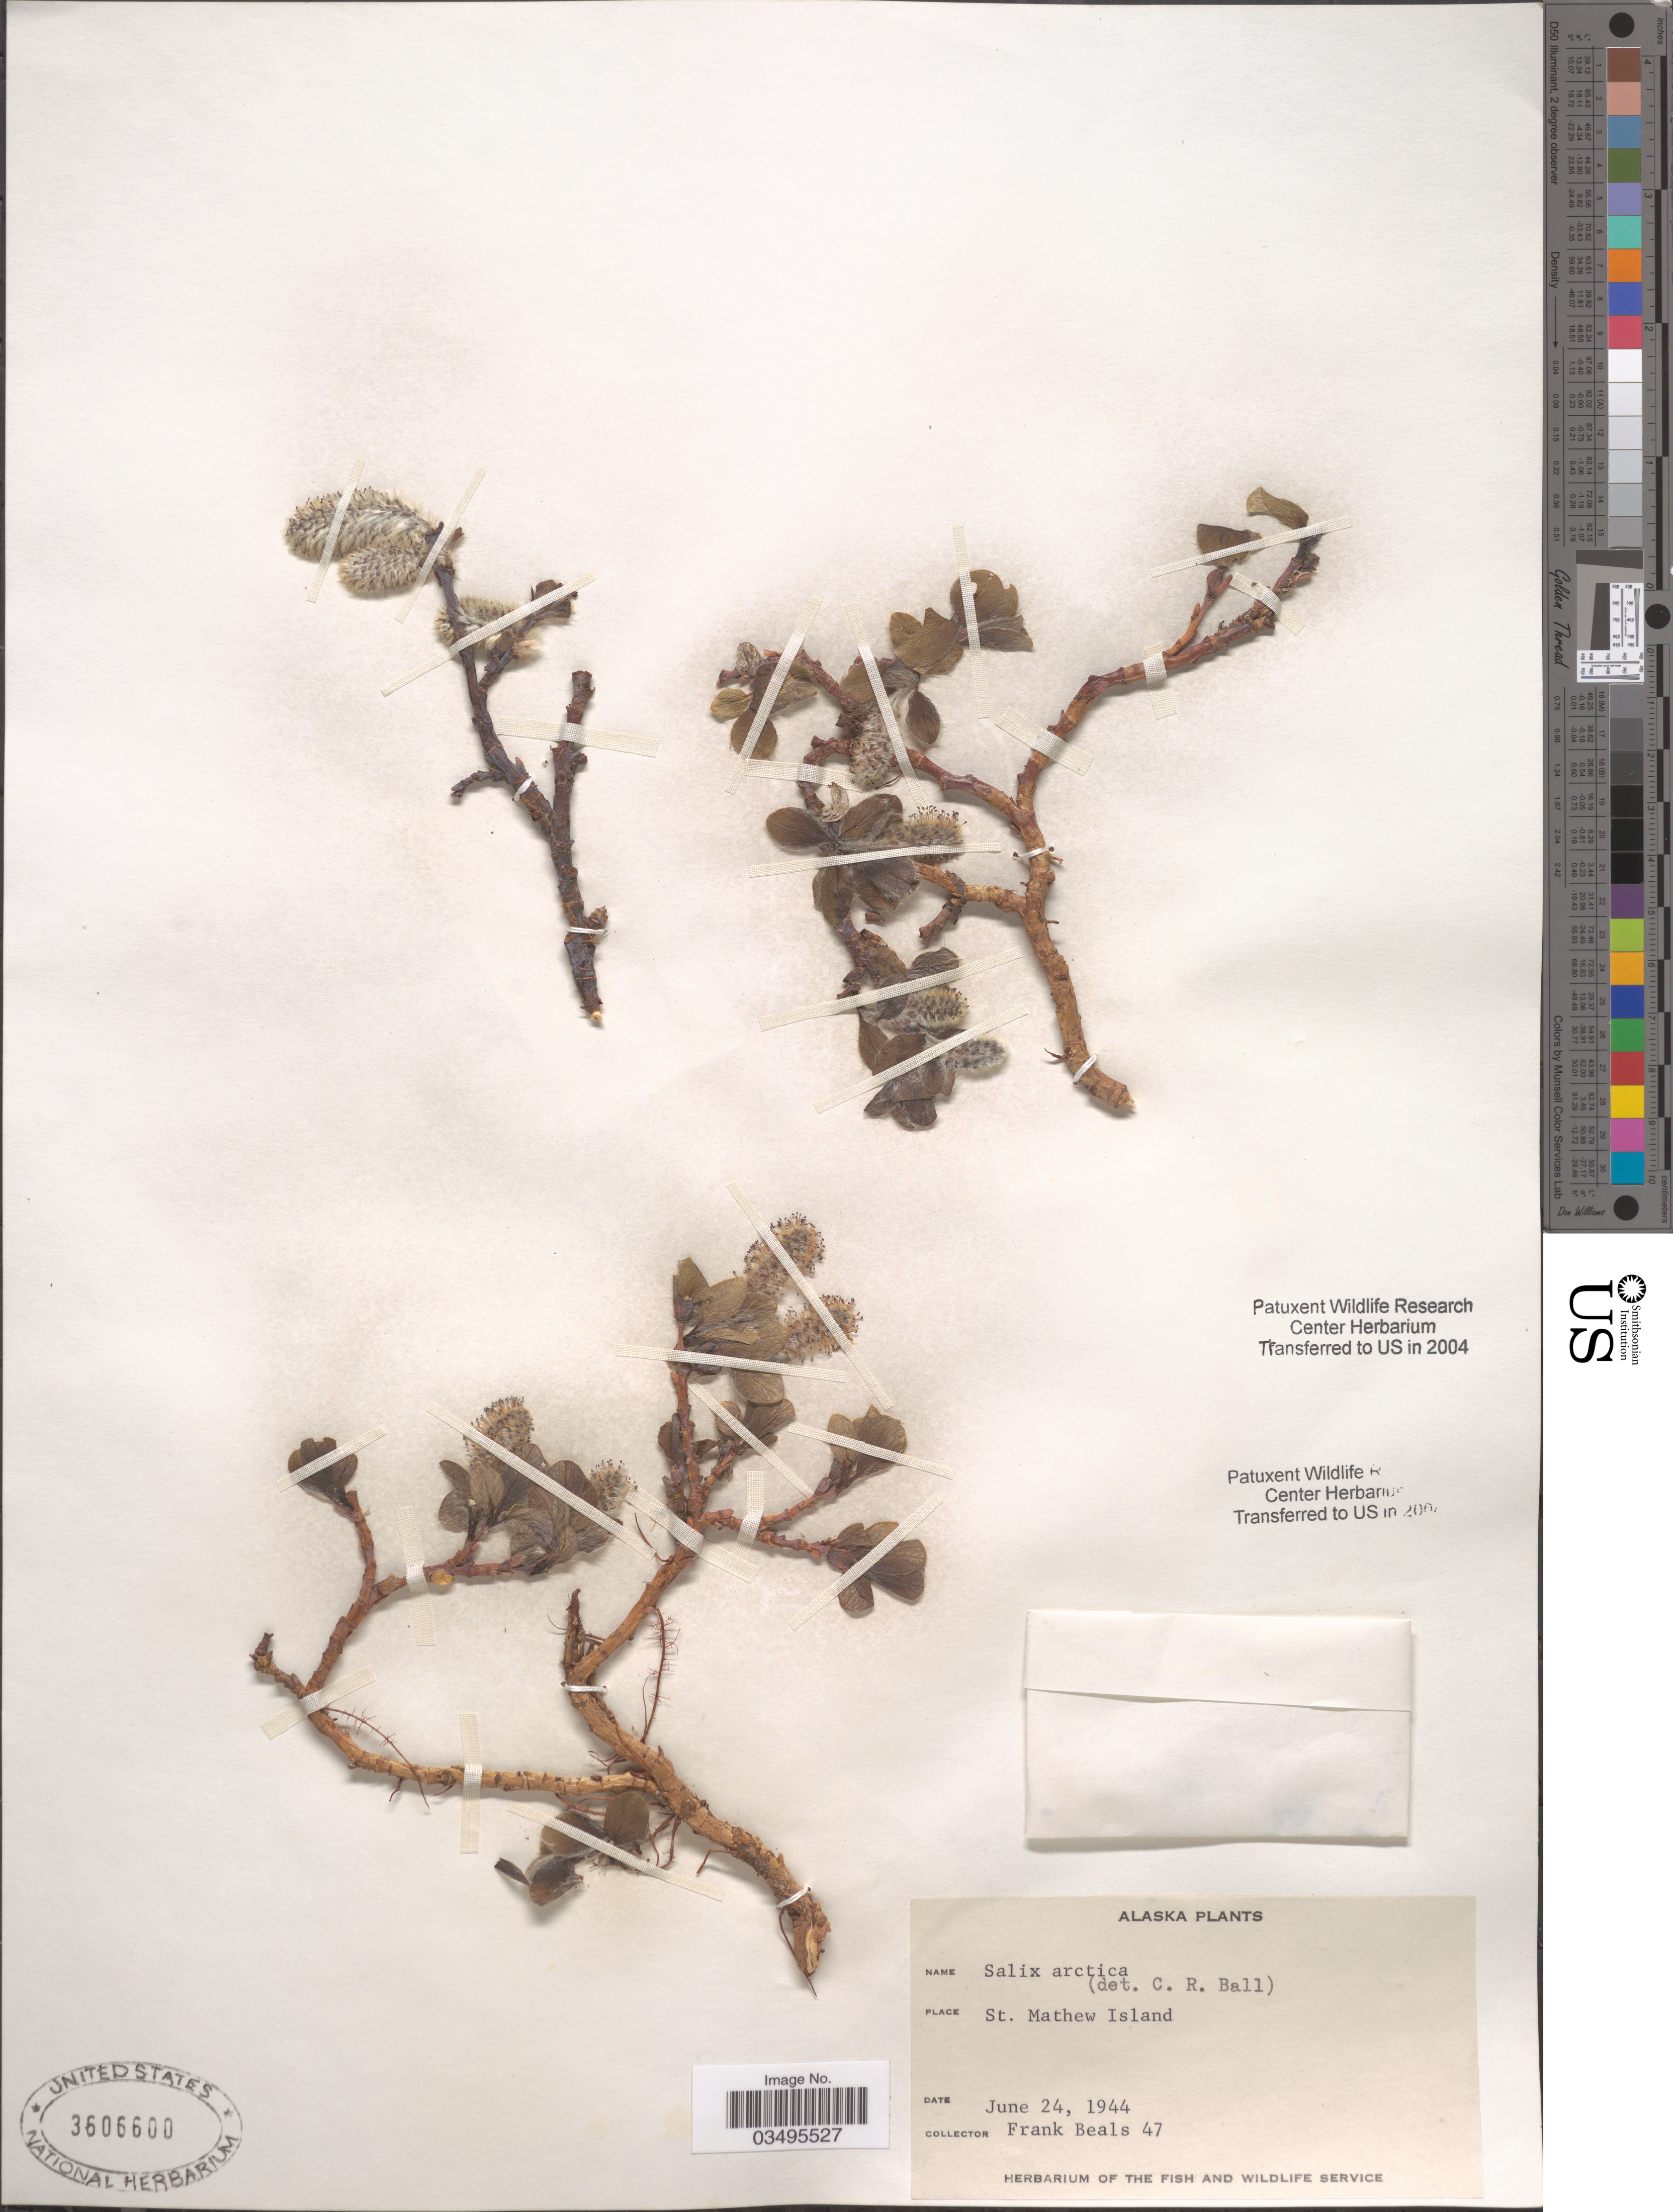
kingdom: Plantae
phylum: Tracheophyta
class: Magnoliopsida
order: Malpighiales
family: Salicaceae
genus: Salix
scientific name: Salix arctica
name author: Pall.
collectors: F. Beals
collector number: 47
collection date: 1944-06-24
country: United States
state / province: Alaska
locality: St. Mathew Island.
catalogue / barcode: US 3606600